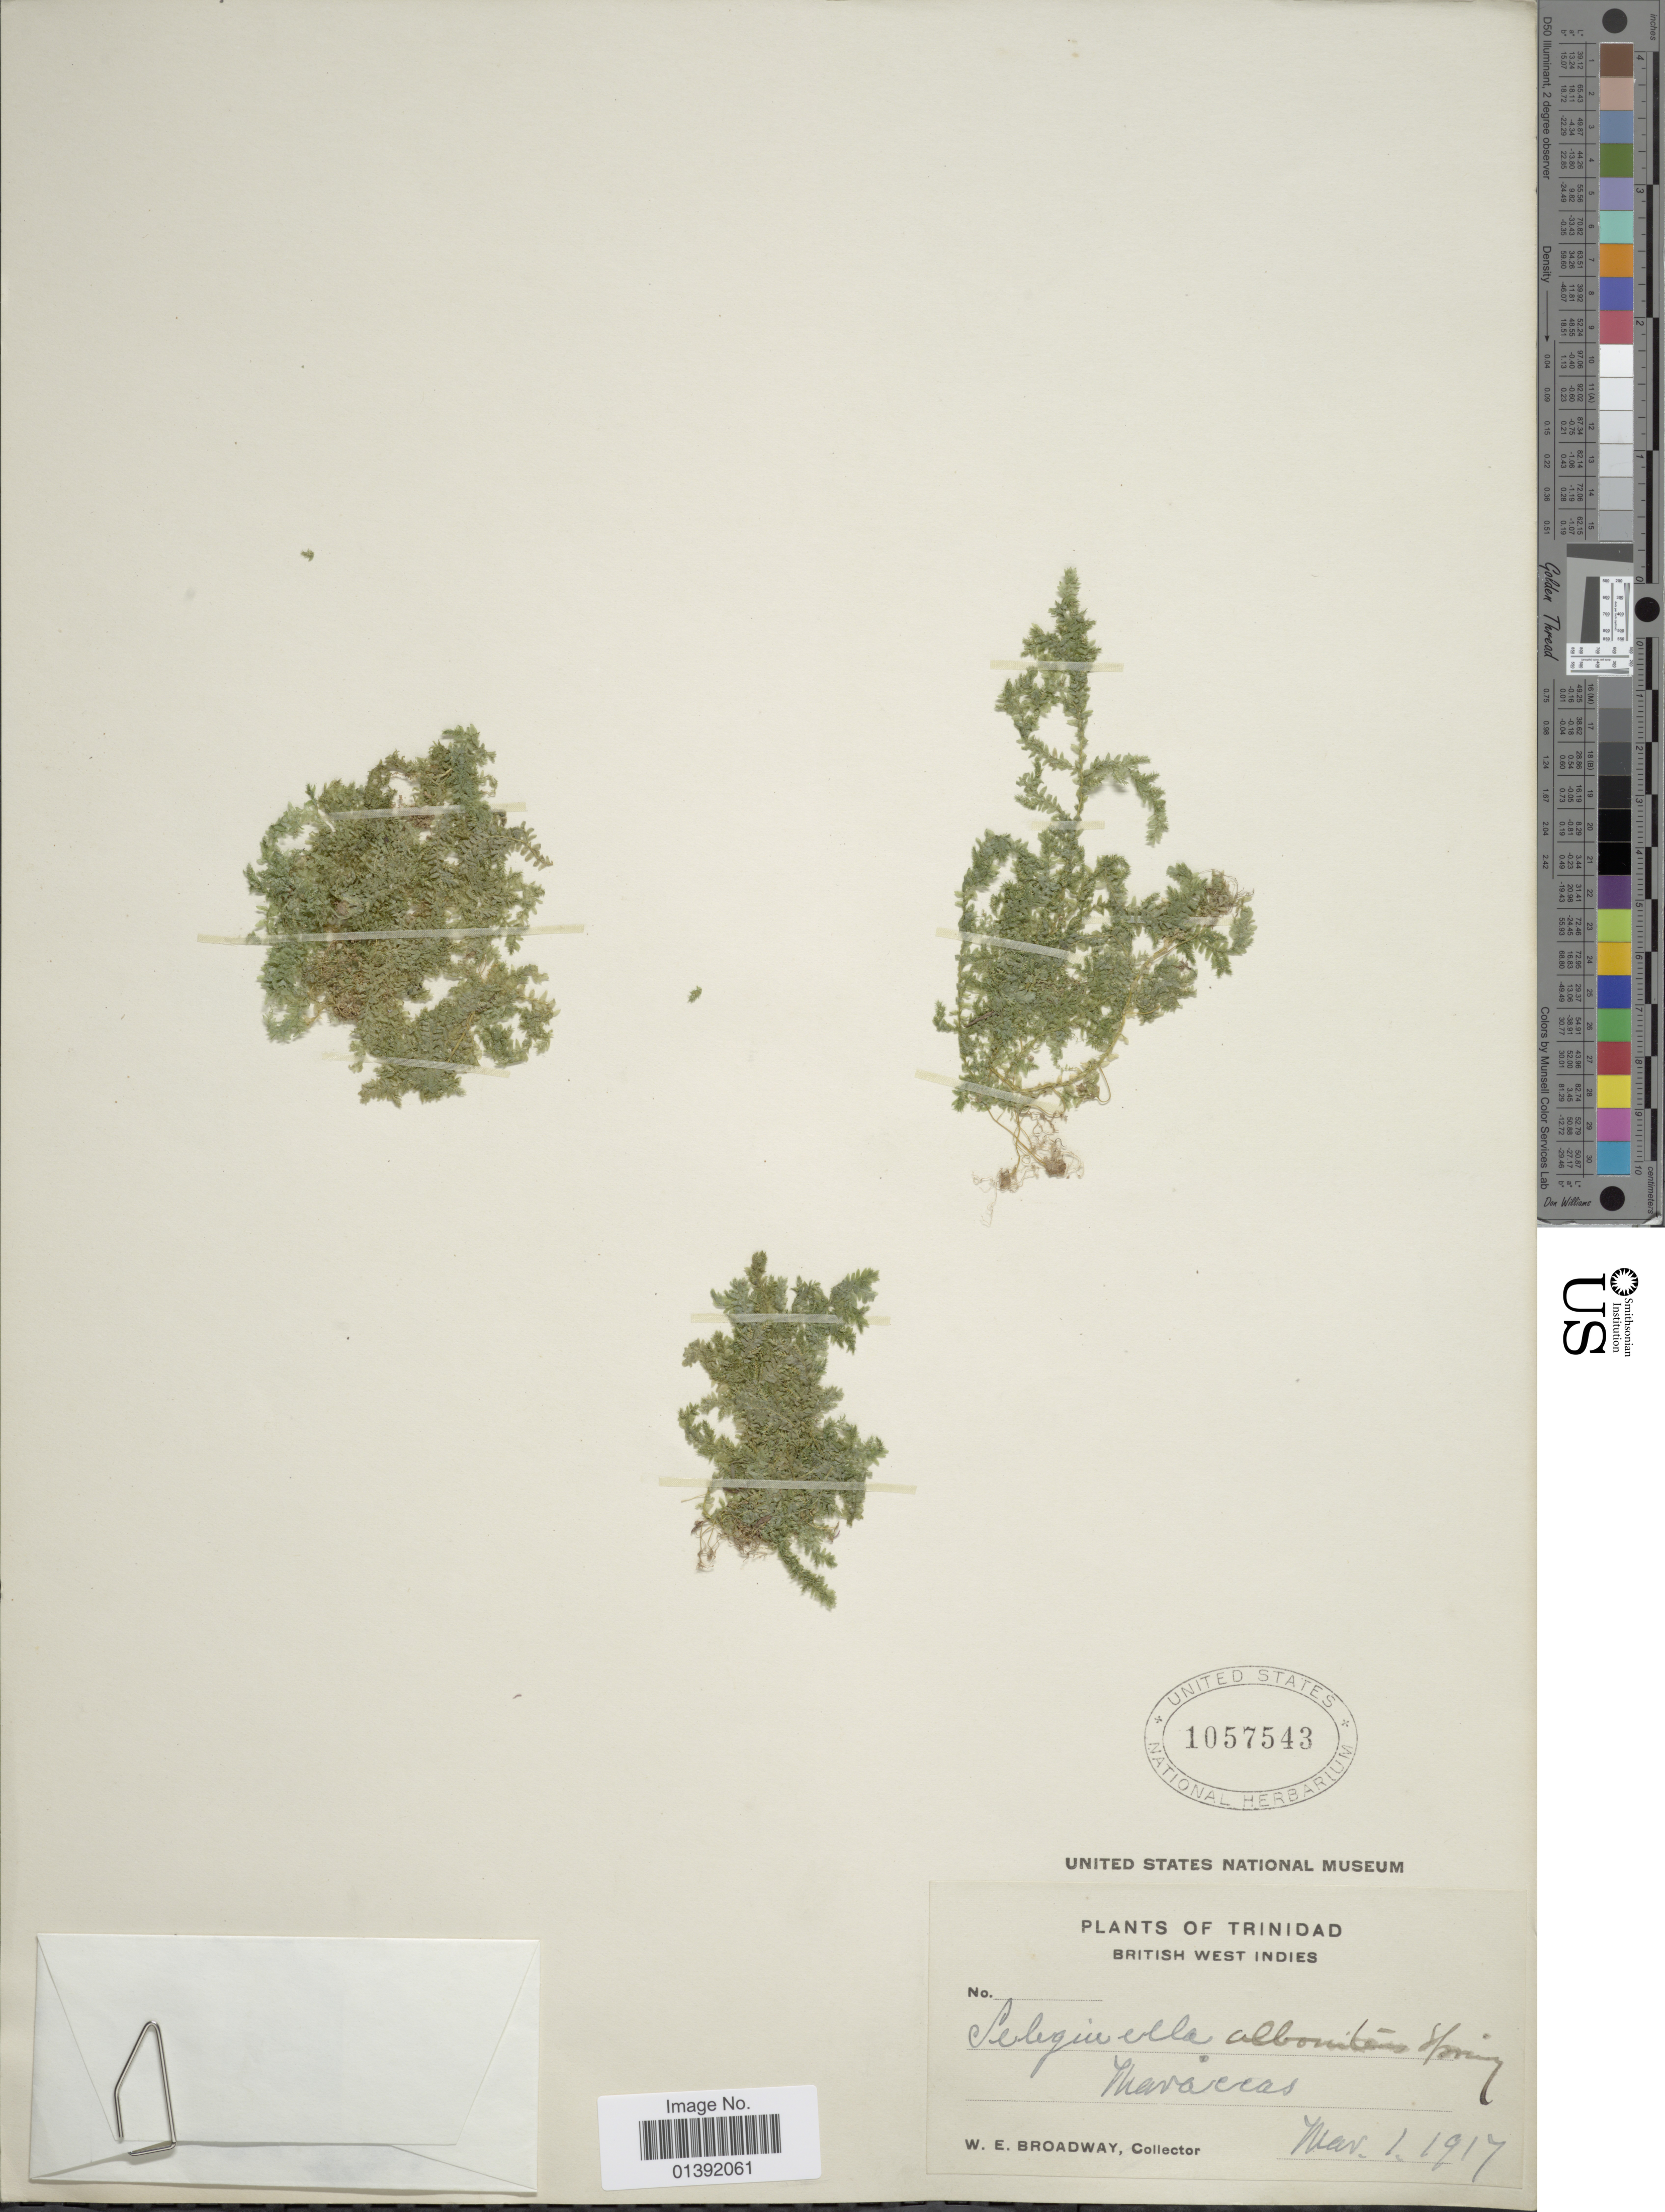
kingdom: Plantae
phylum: Tracheophyta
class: Lycopodiopsida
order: Selaginellales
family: Selaginellaceae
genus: Selaginella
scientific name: Selaginella tenella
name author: (P. Beauv.) Spring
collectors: W. E. Broadway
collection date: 1917-03-01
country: Trinidad and Tobago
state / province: Trinidad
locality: West Indies, Maracas.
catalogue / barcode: US 1057543